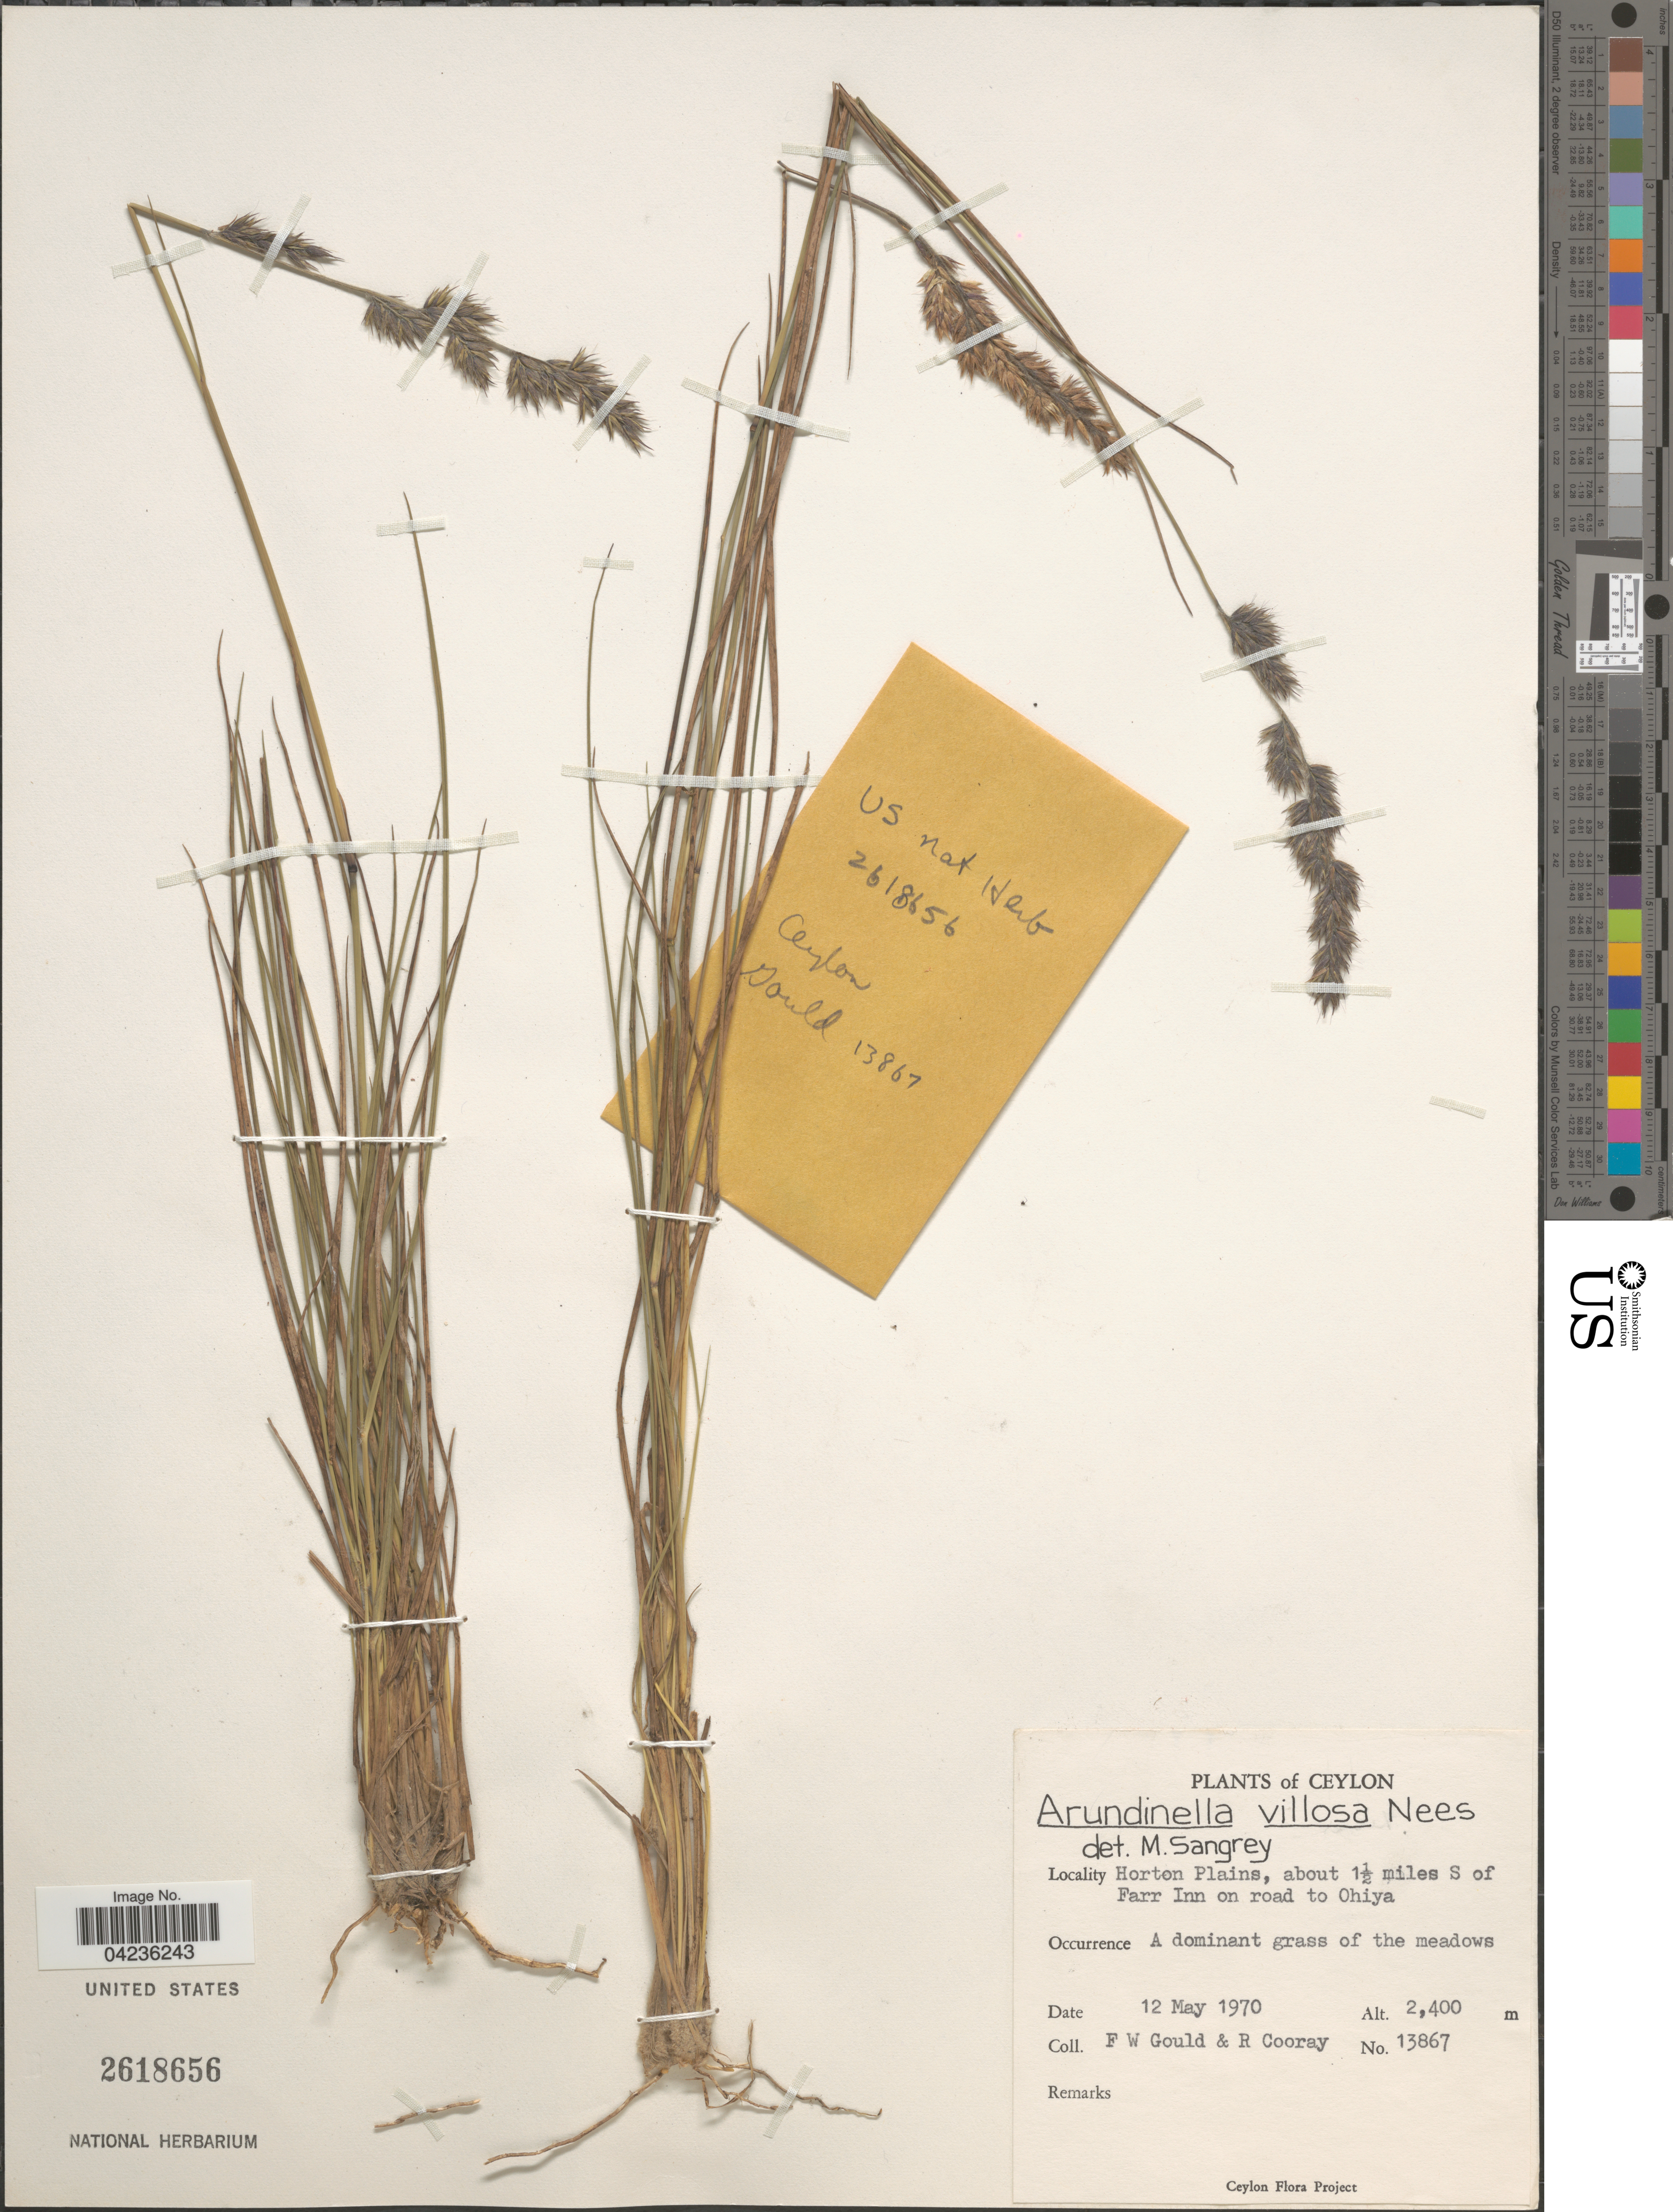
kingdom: Plantae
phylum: Tracheophyta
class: Liliopsida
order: Poales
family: Poaceae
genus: Arundinella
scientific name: Arundinella villosa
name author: Arn. ex Steud.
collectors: F. W. Gould & R. Cooray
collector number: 13867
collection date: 1970-05-12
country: Sri Lanka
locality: Ceylon. Horton Plains, about 1½ miles S of Farr Inn on road to Ohiya.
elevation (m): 2400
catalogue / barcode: US 2618656